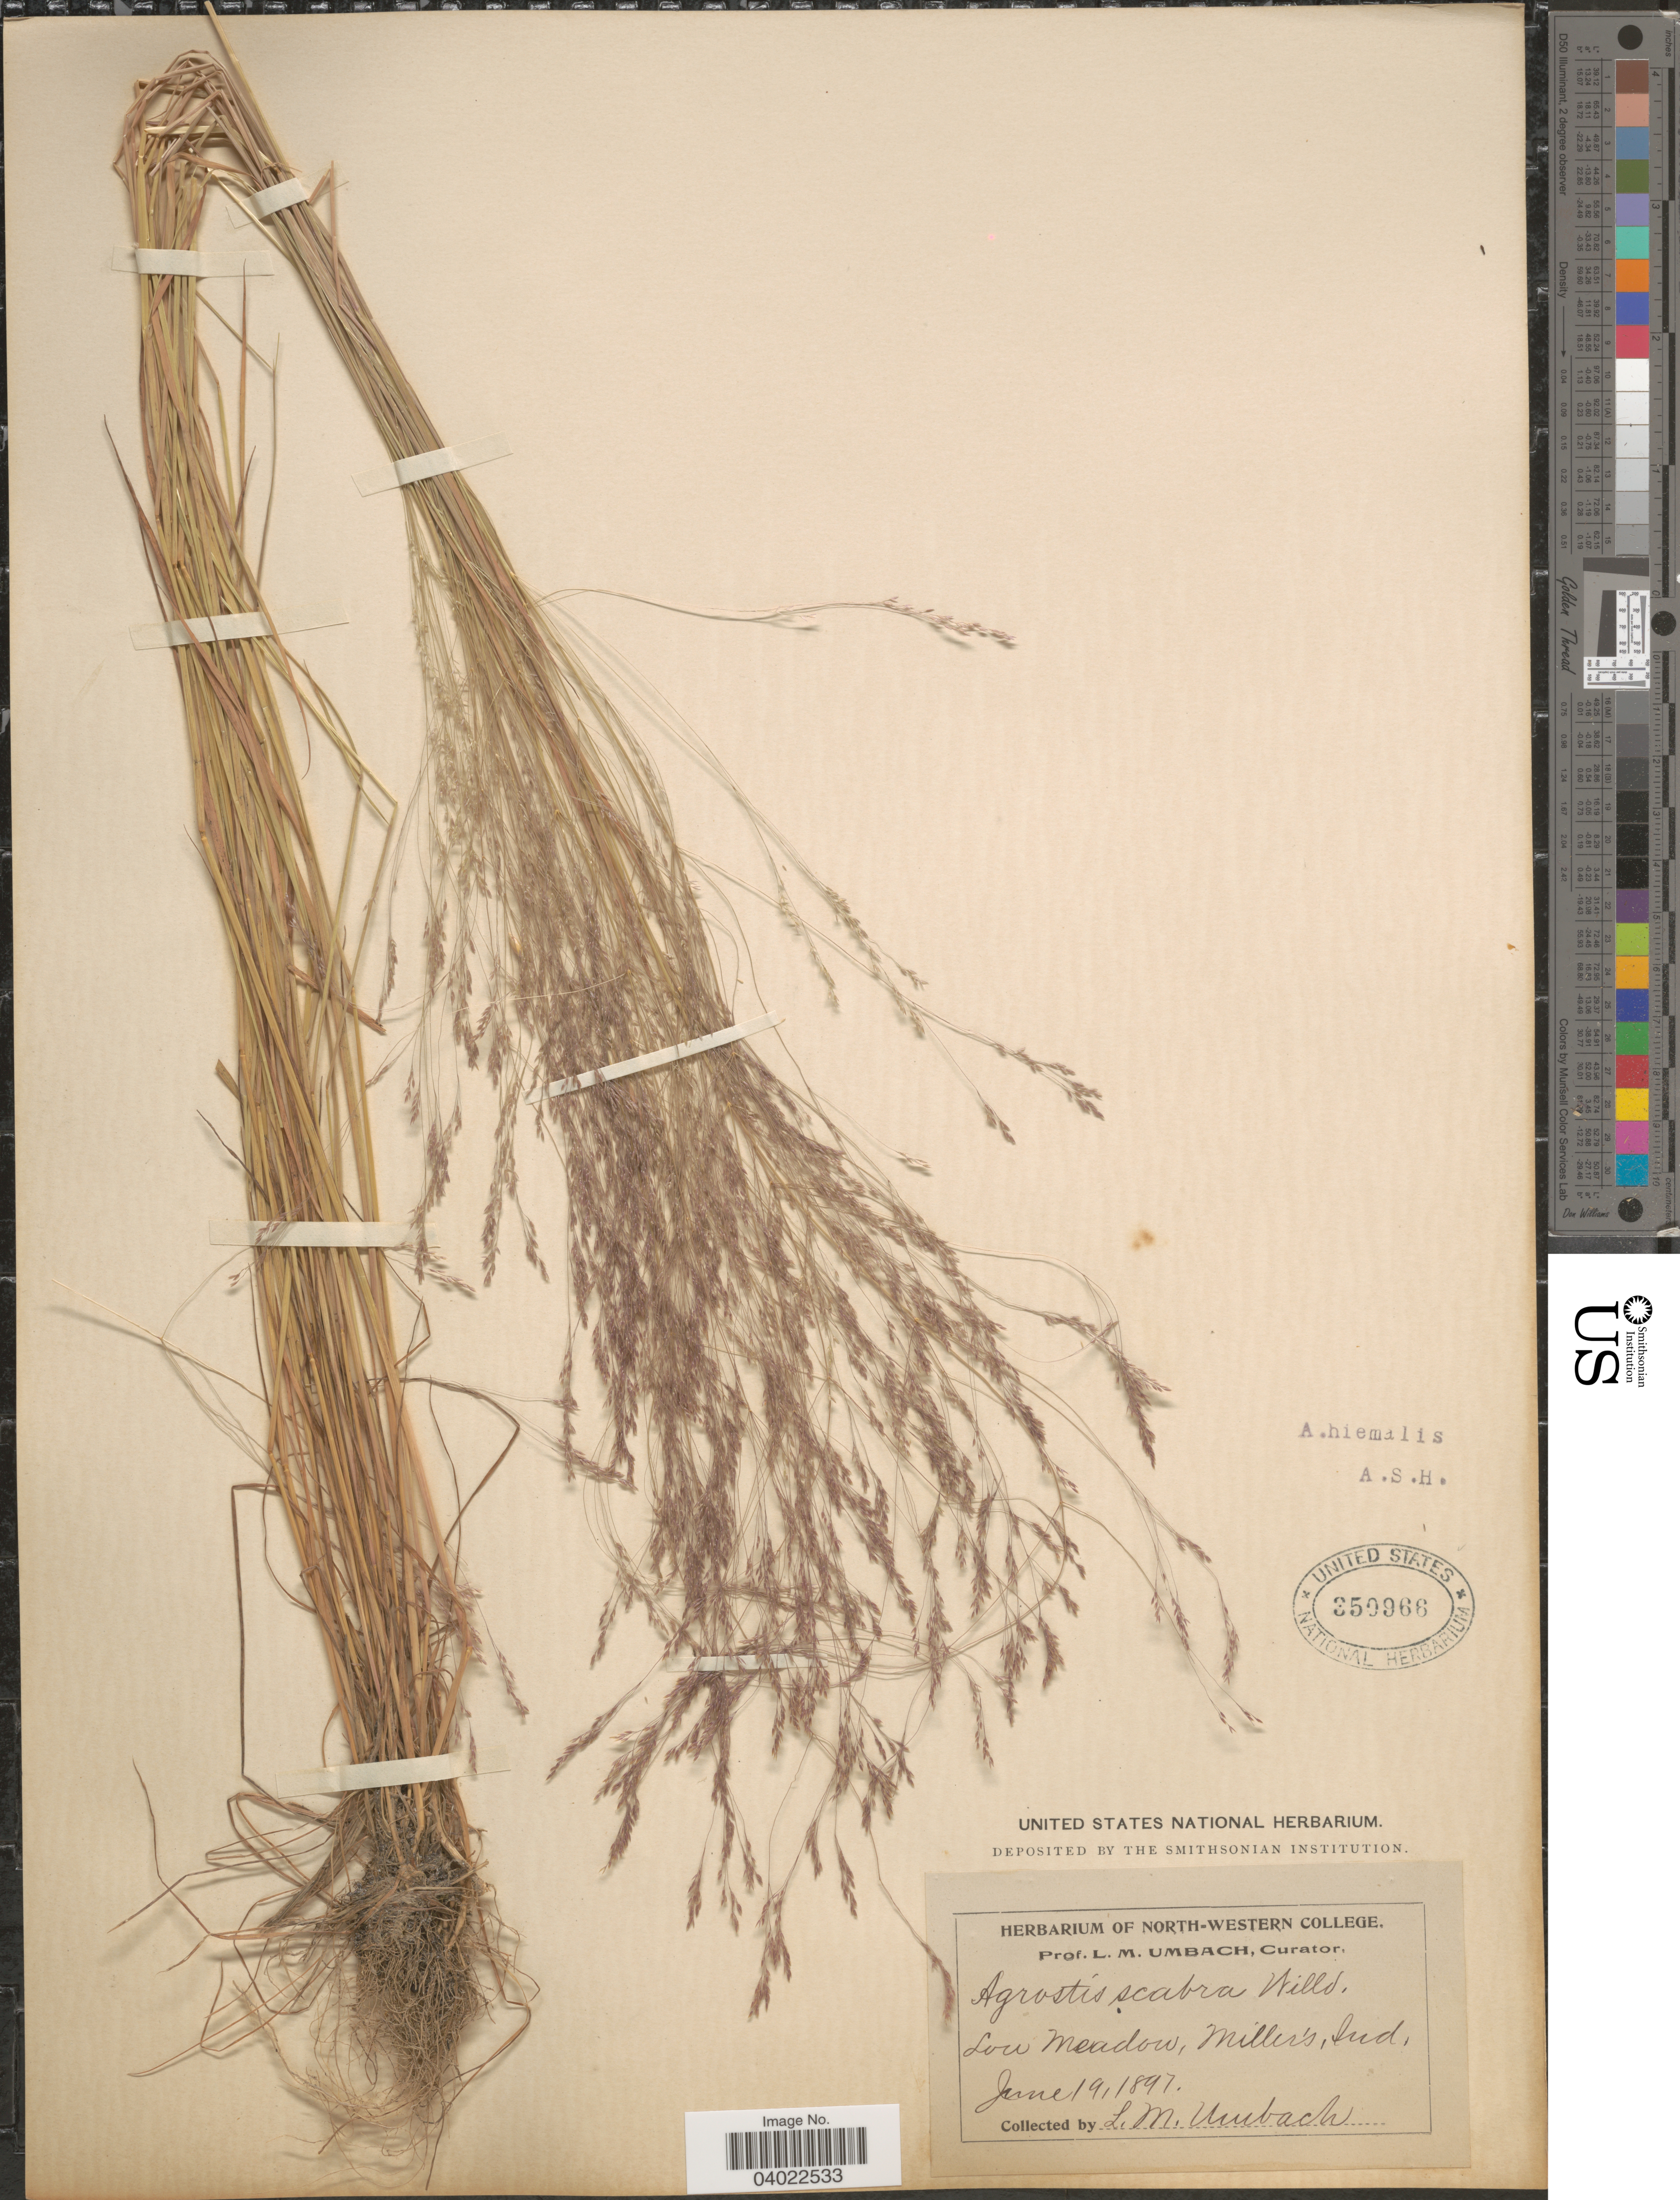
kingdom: Plantae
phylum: Tracheophyta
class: Liliopsida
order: Poales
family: Poaceae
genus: Agrostis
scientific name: Agrostis scabra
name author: Willd.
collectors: L. M. Umbach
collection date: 1897-06-19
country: United States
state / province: Indiana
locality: Miller's.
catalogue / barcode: US 350966